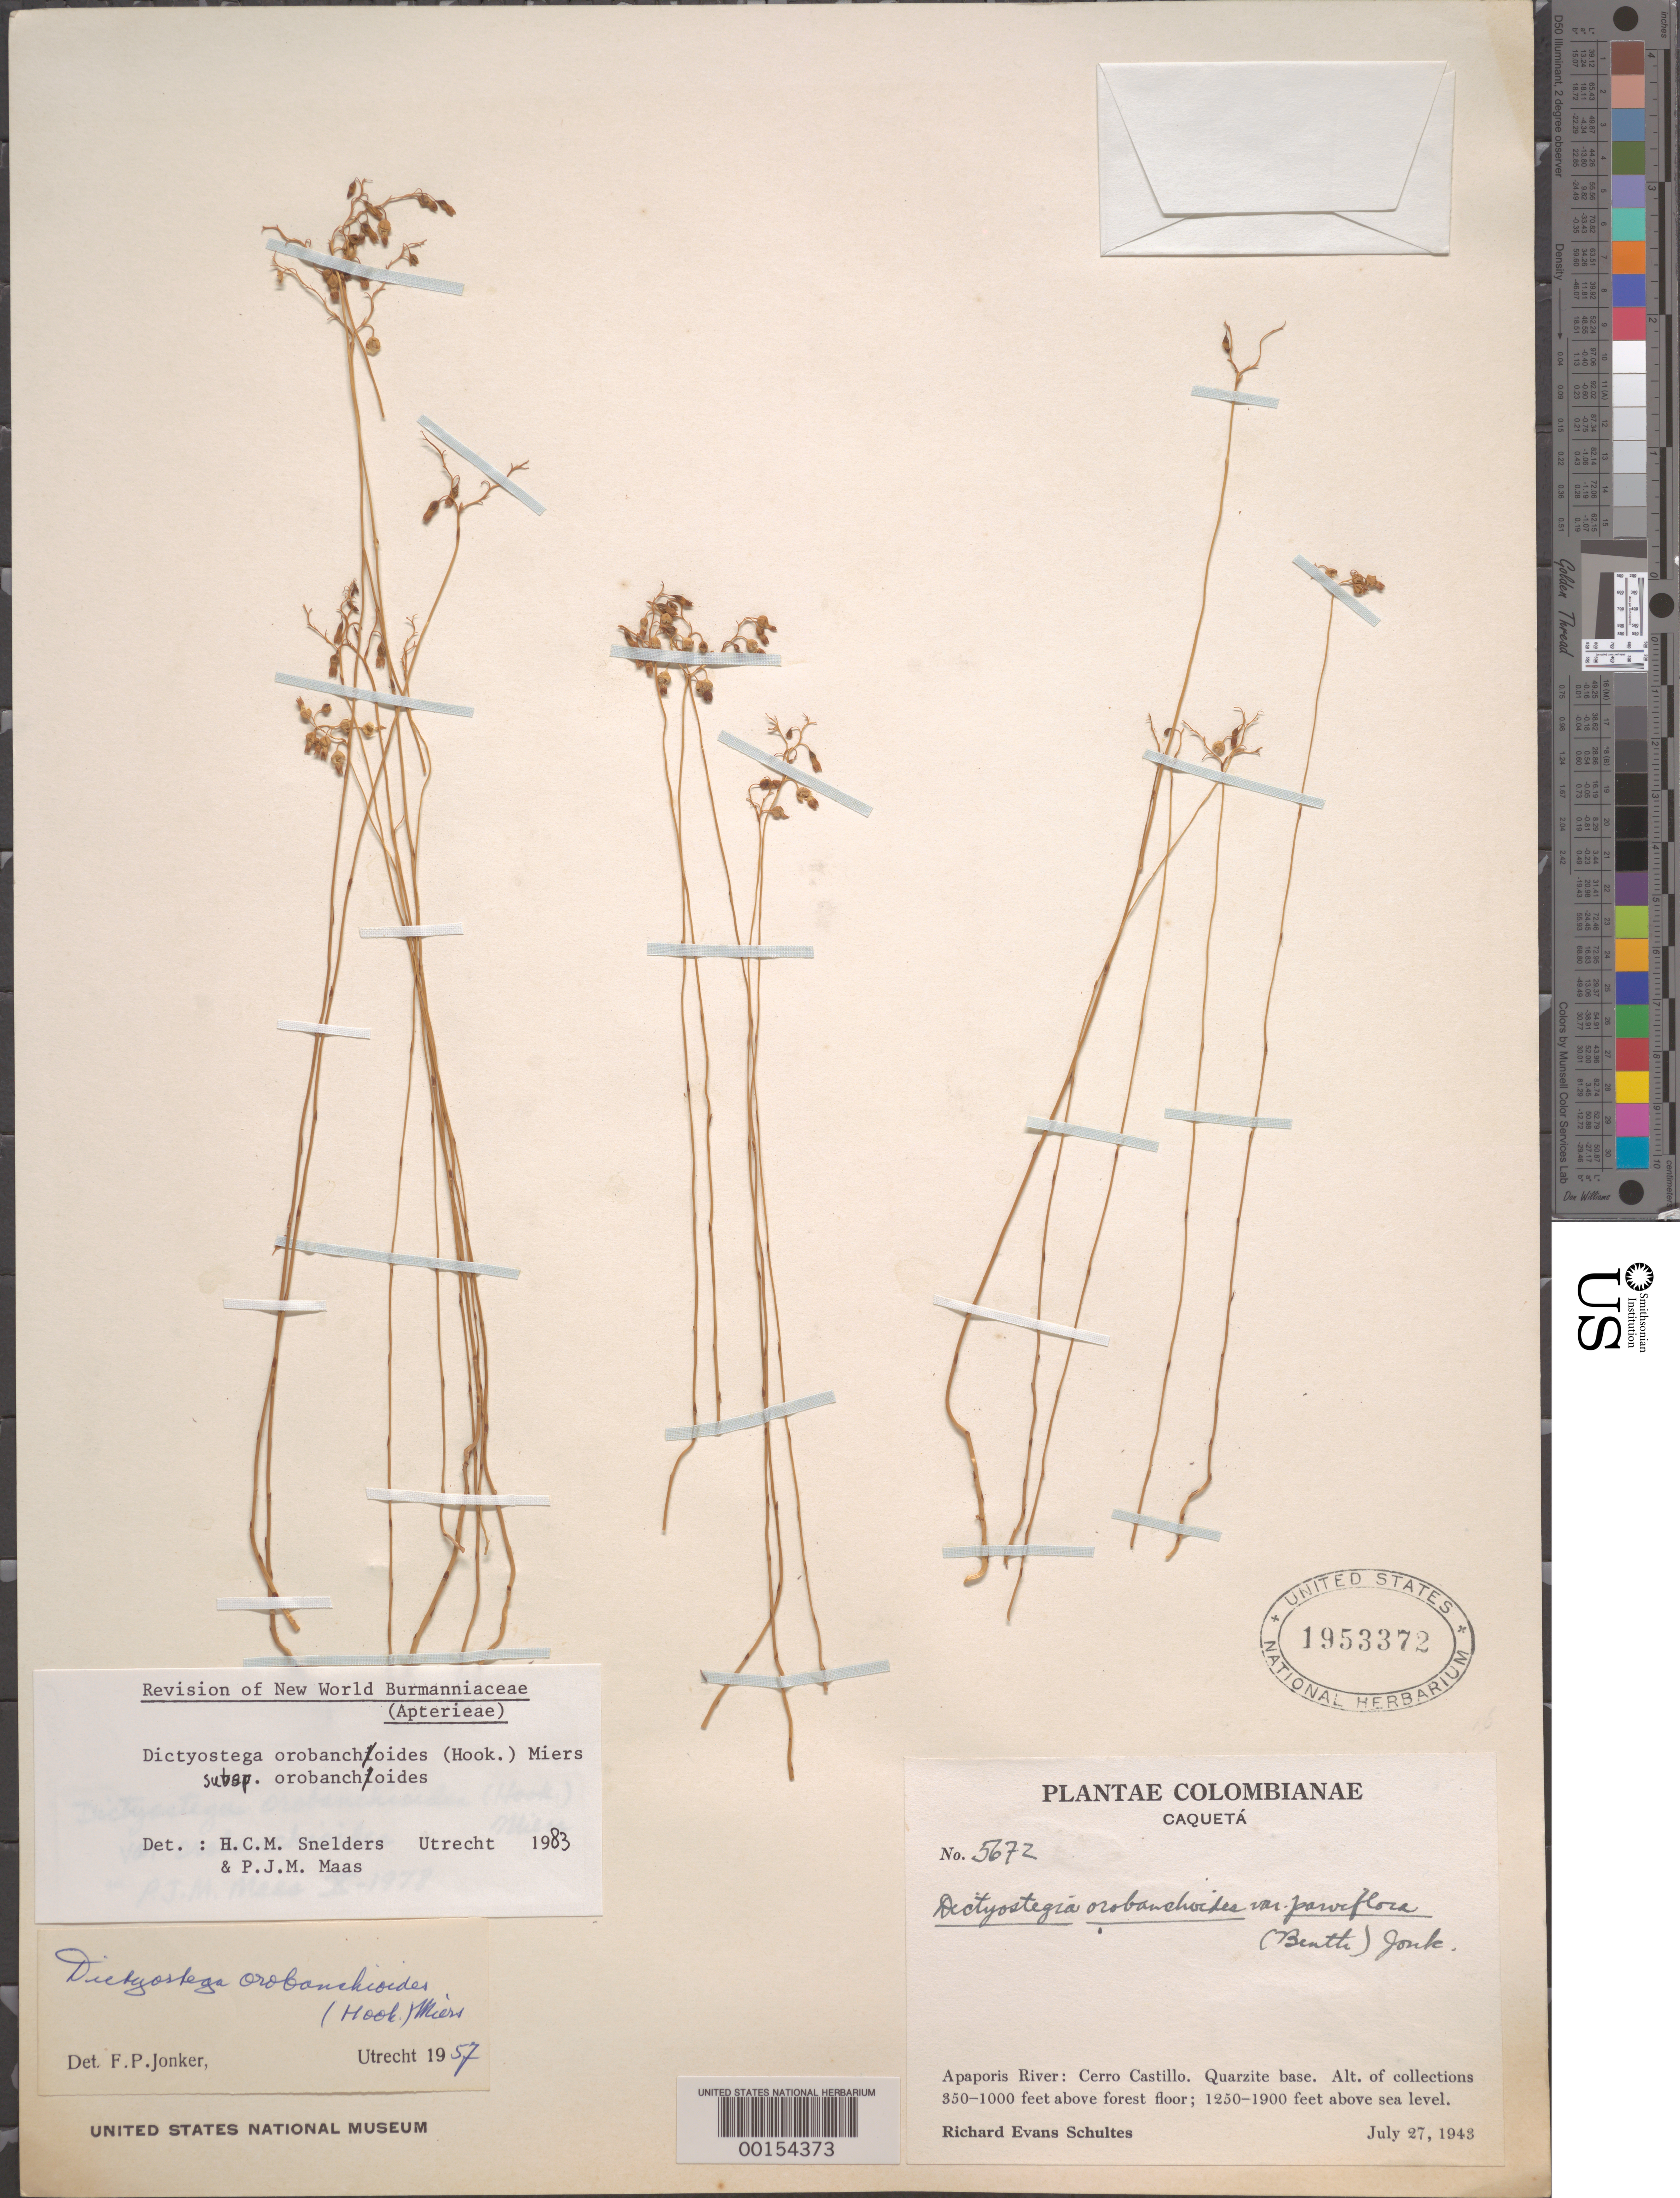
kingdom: Plantae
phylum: Tracheophyta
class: Liliopsida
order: Dioscoreales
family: Burmanniaceae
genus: Dictyostega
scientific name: Dictyostega orobanchoides subsp. orobanchoides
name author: (Hook.) Miers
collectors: R. E. Schultes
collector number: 5672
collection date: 1943-07-27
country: Colombia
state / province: Caquetá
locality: Apaporis River: Cerro Castillo. Quartzite base.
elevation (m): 107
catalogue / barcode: US 1953372